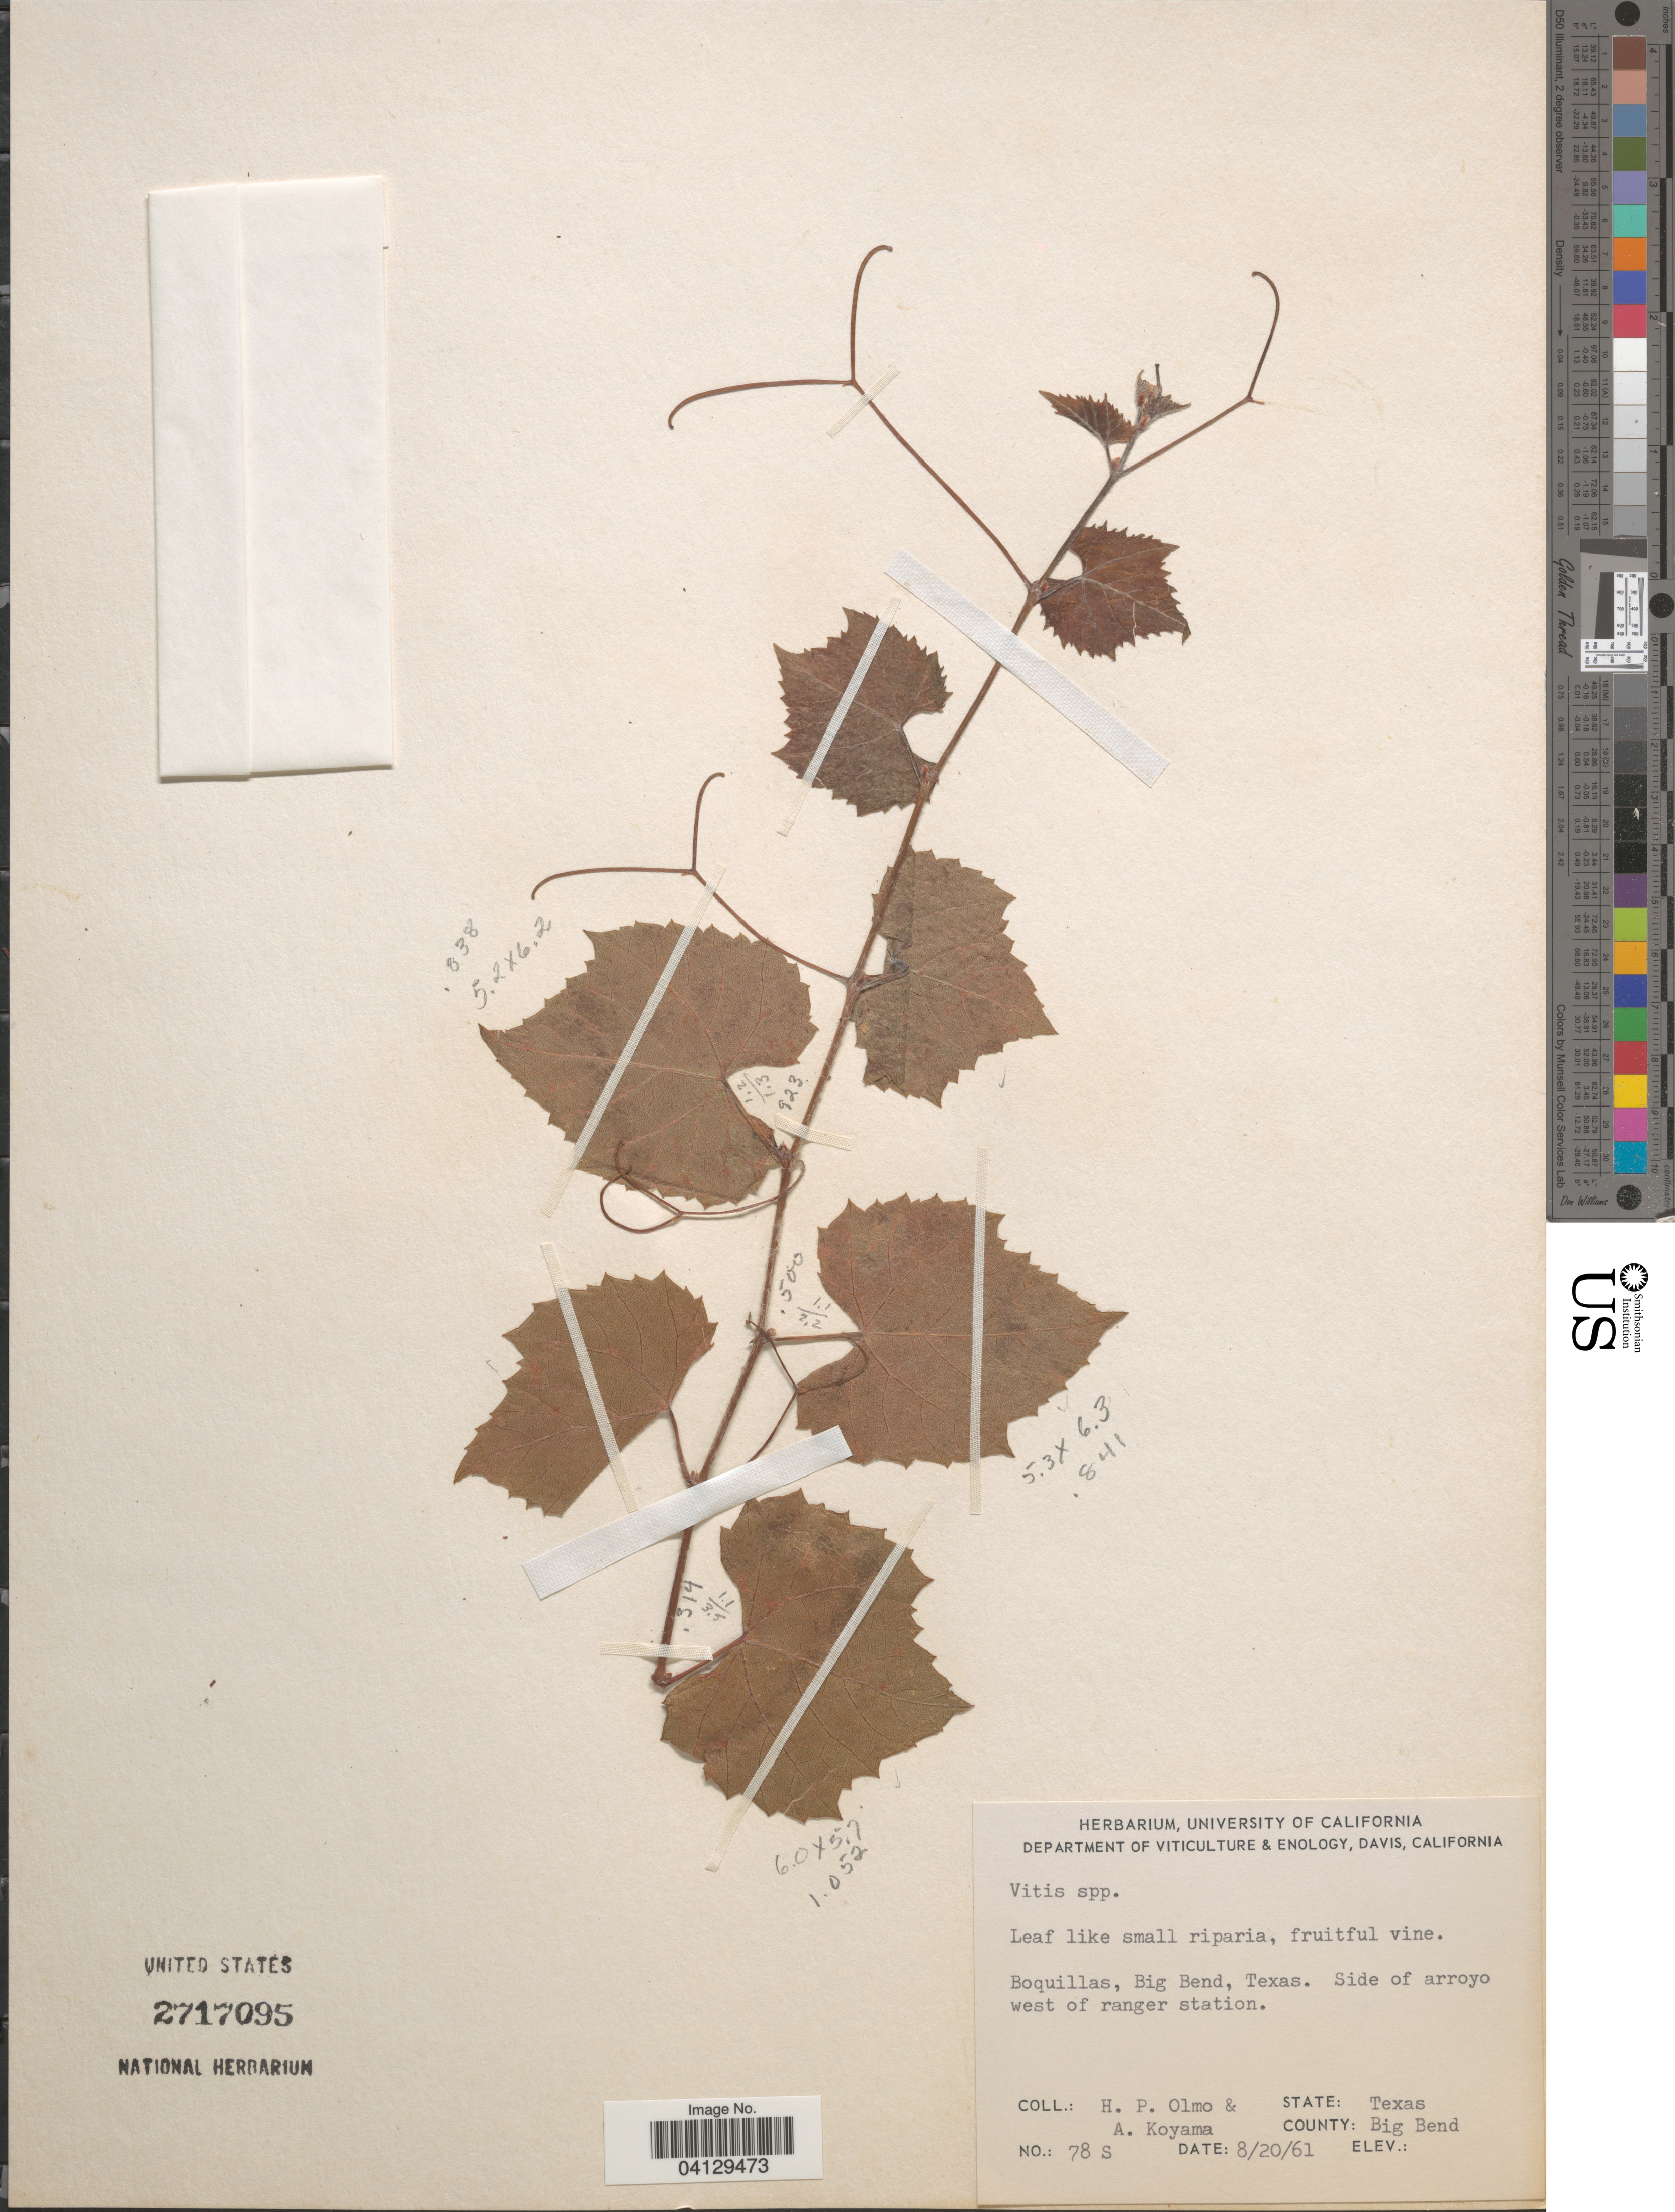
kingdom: Plantae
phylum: Tracheophyta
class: Magnoliopsida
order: Vitales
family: Vitaceae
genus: Vitis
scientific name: Vitis sp.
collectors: H. Olmo & A. Koyama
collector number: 78S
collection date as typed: Transcribed d/m/y: 20/8/61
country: United States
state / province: Texas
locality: Boquillas, Big Bend. Side of arroyo west of ranger station. County: Big Bend.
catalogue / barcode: US 2717095